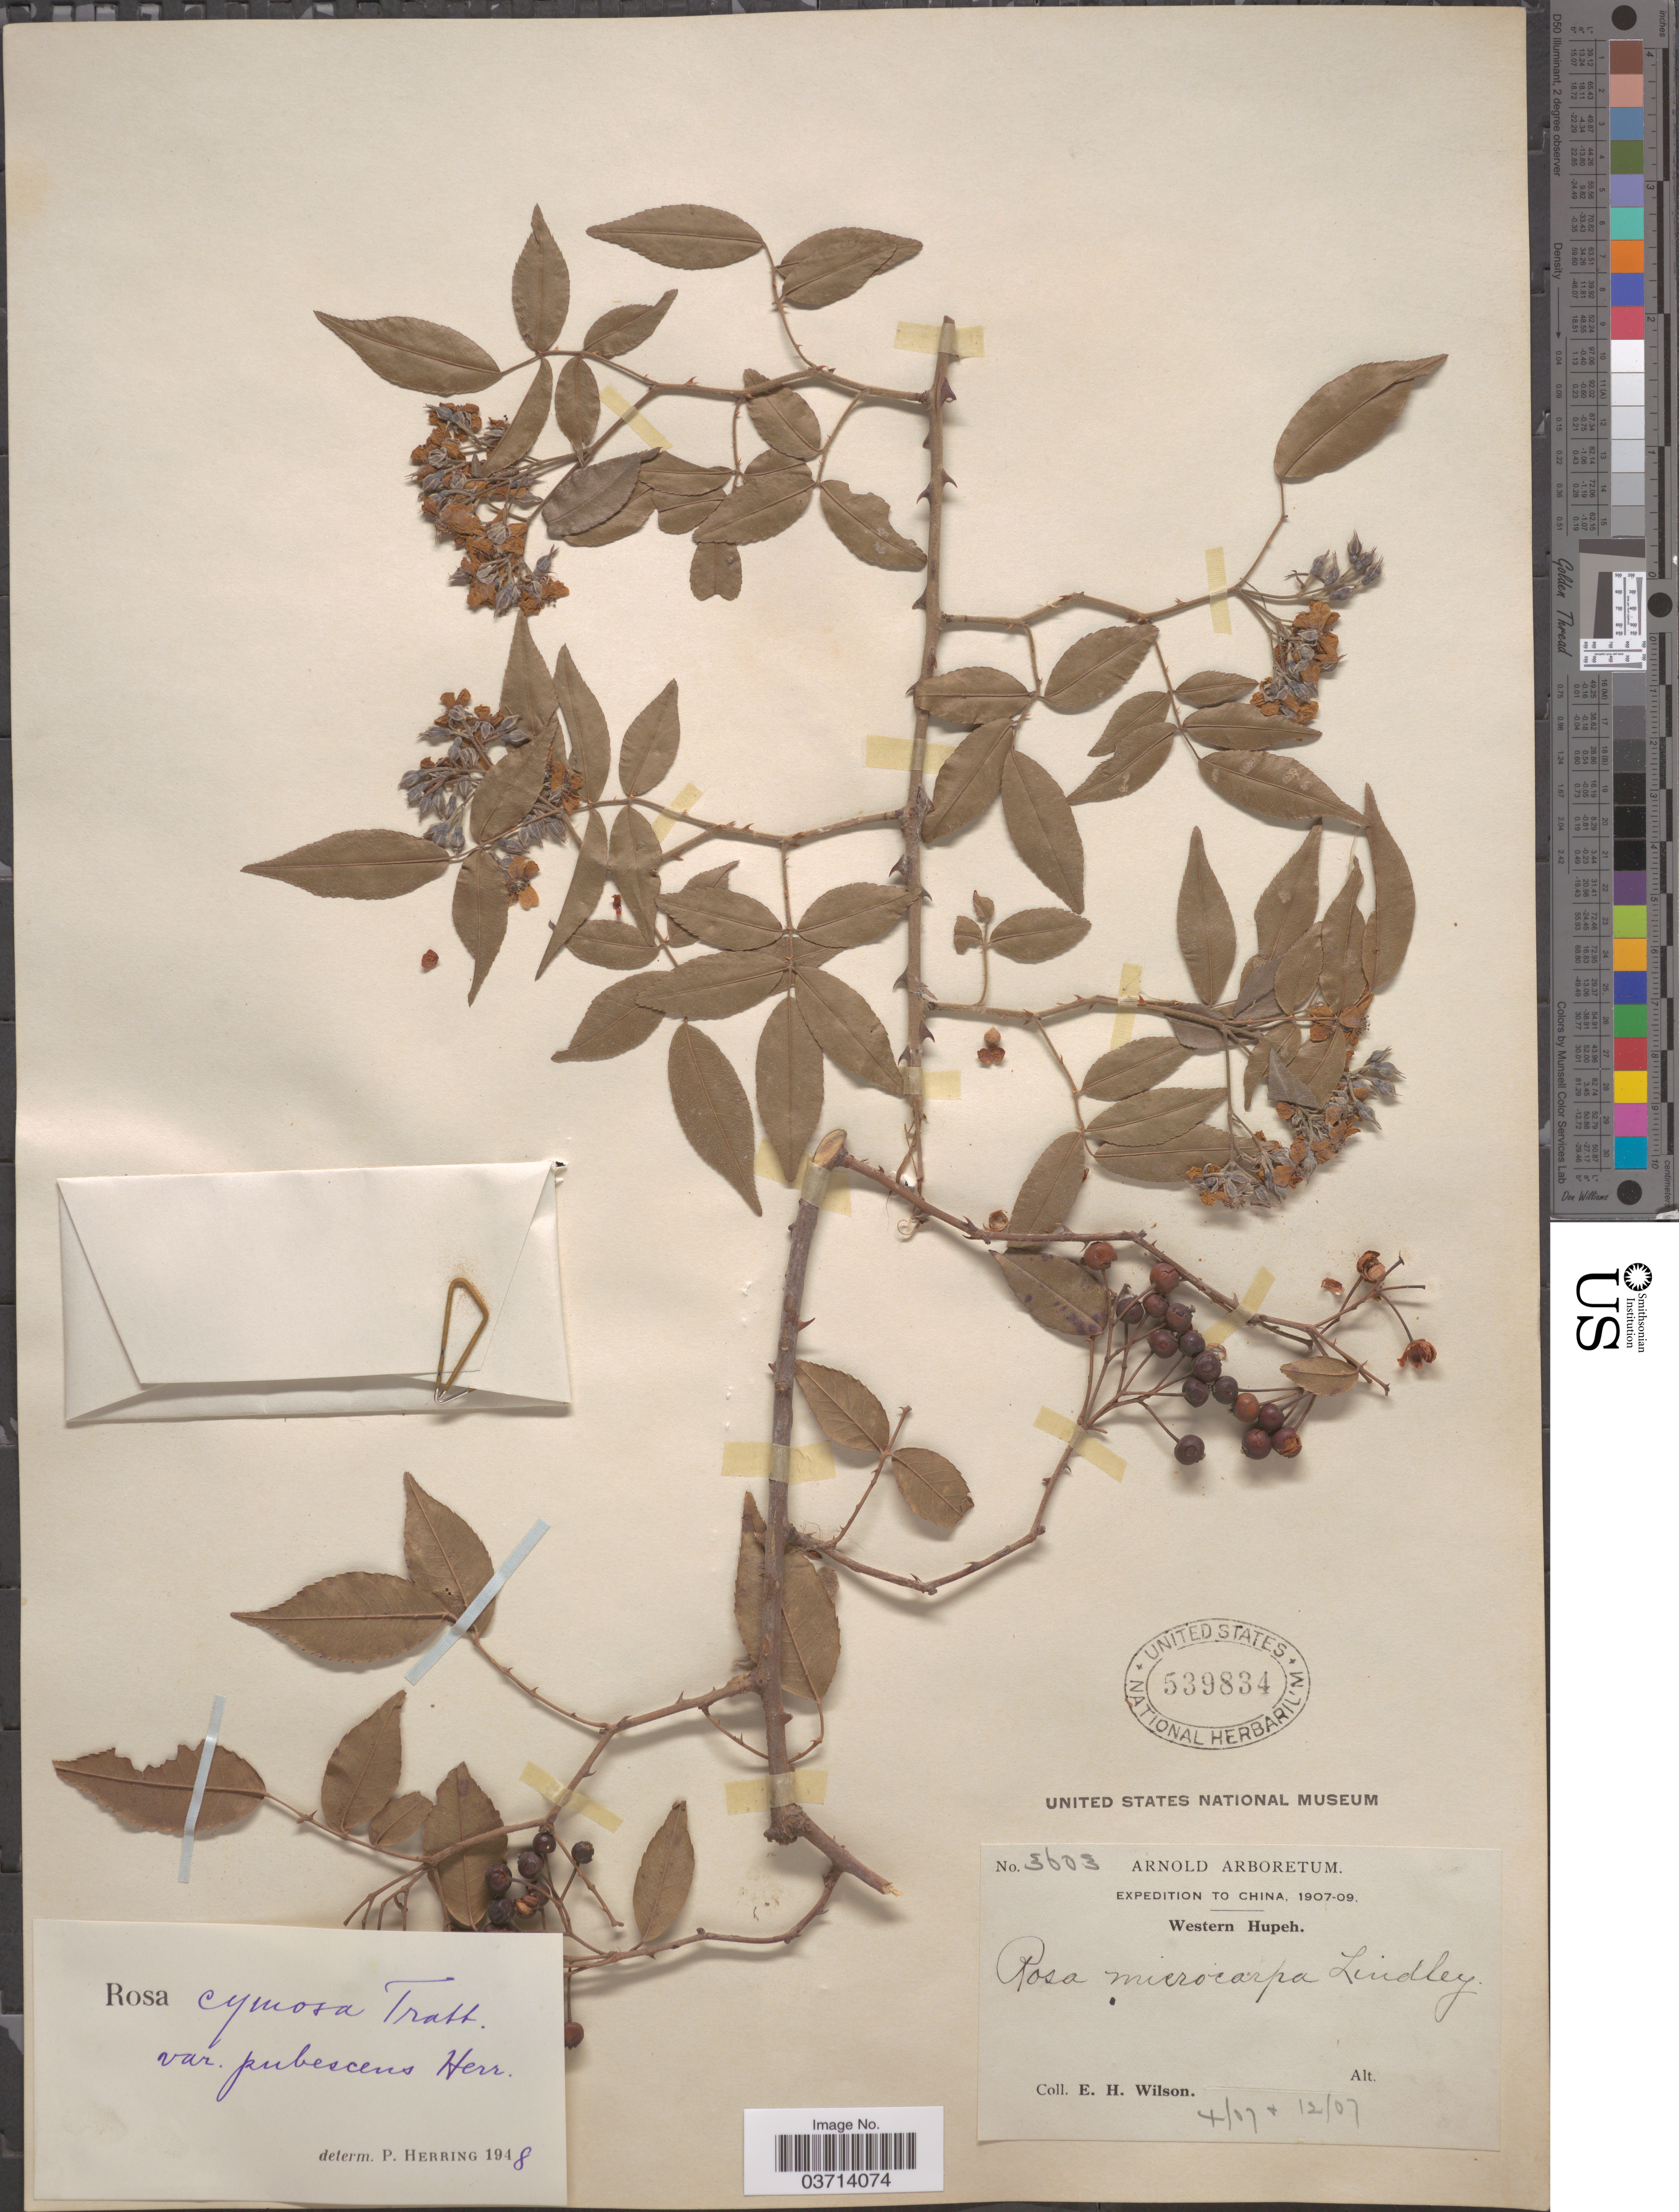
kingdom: Plantae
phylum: Tracheophyta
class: Magnoliopsida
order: Rosales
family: Rosaceae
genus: Rosa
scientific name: Rosa indica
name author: L.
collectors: E. Wilson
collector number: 3603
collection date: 1907-04/1907-12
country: China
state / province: Hubei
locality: Western Hupeh.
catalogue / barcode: US 539834